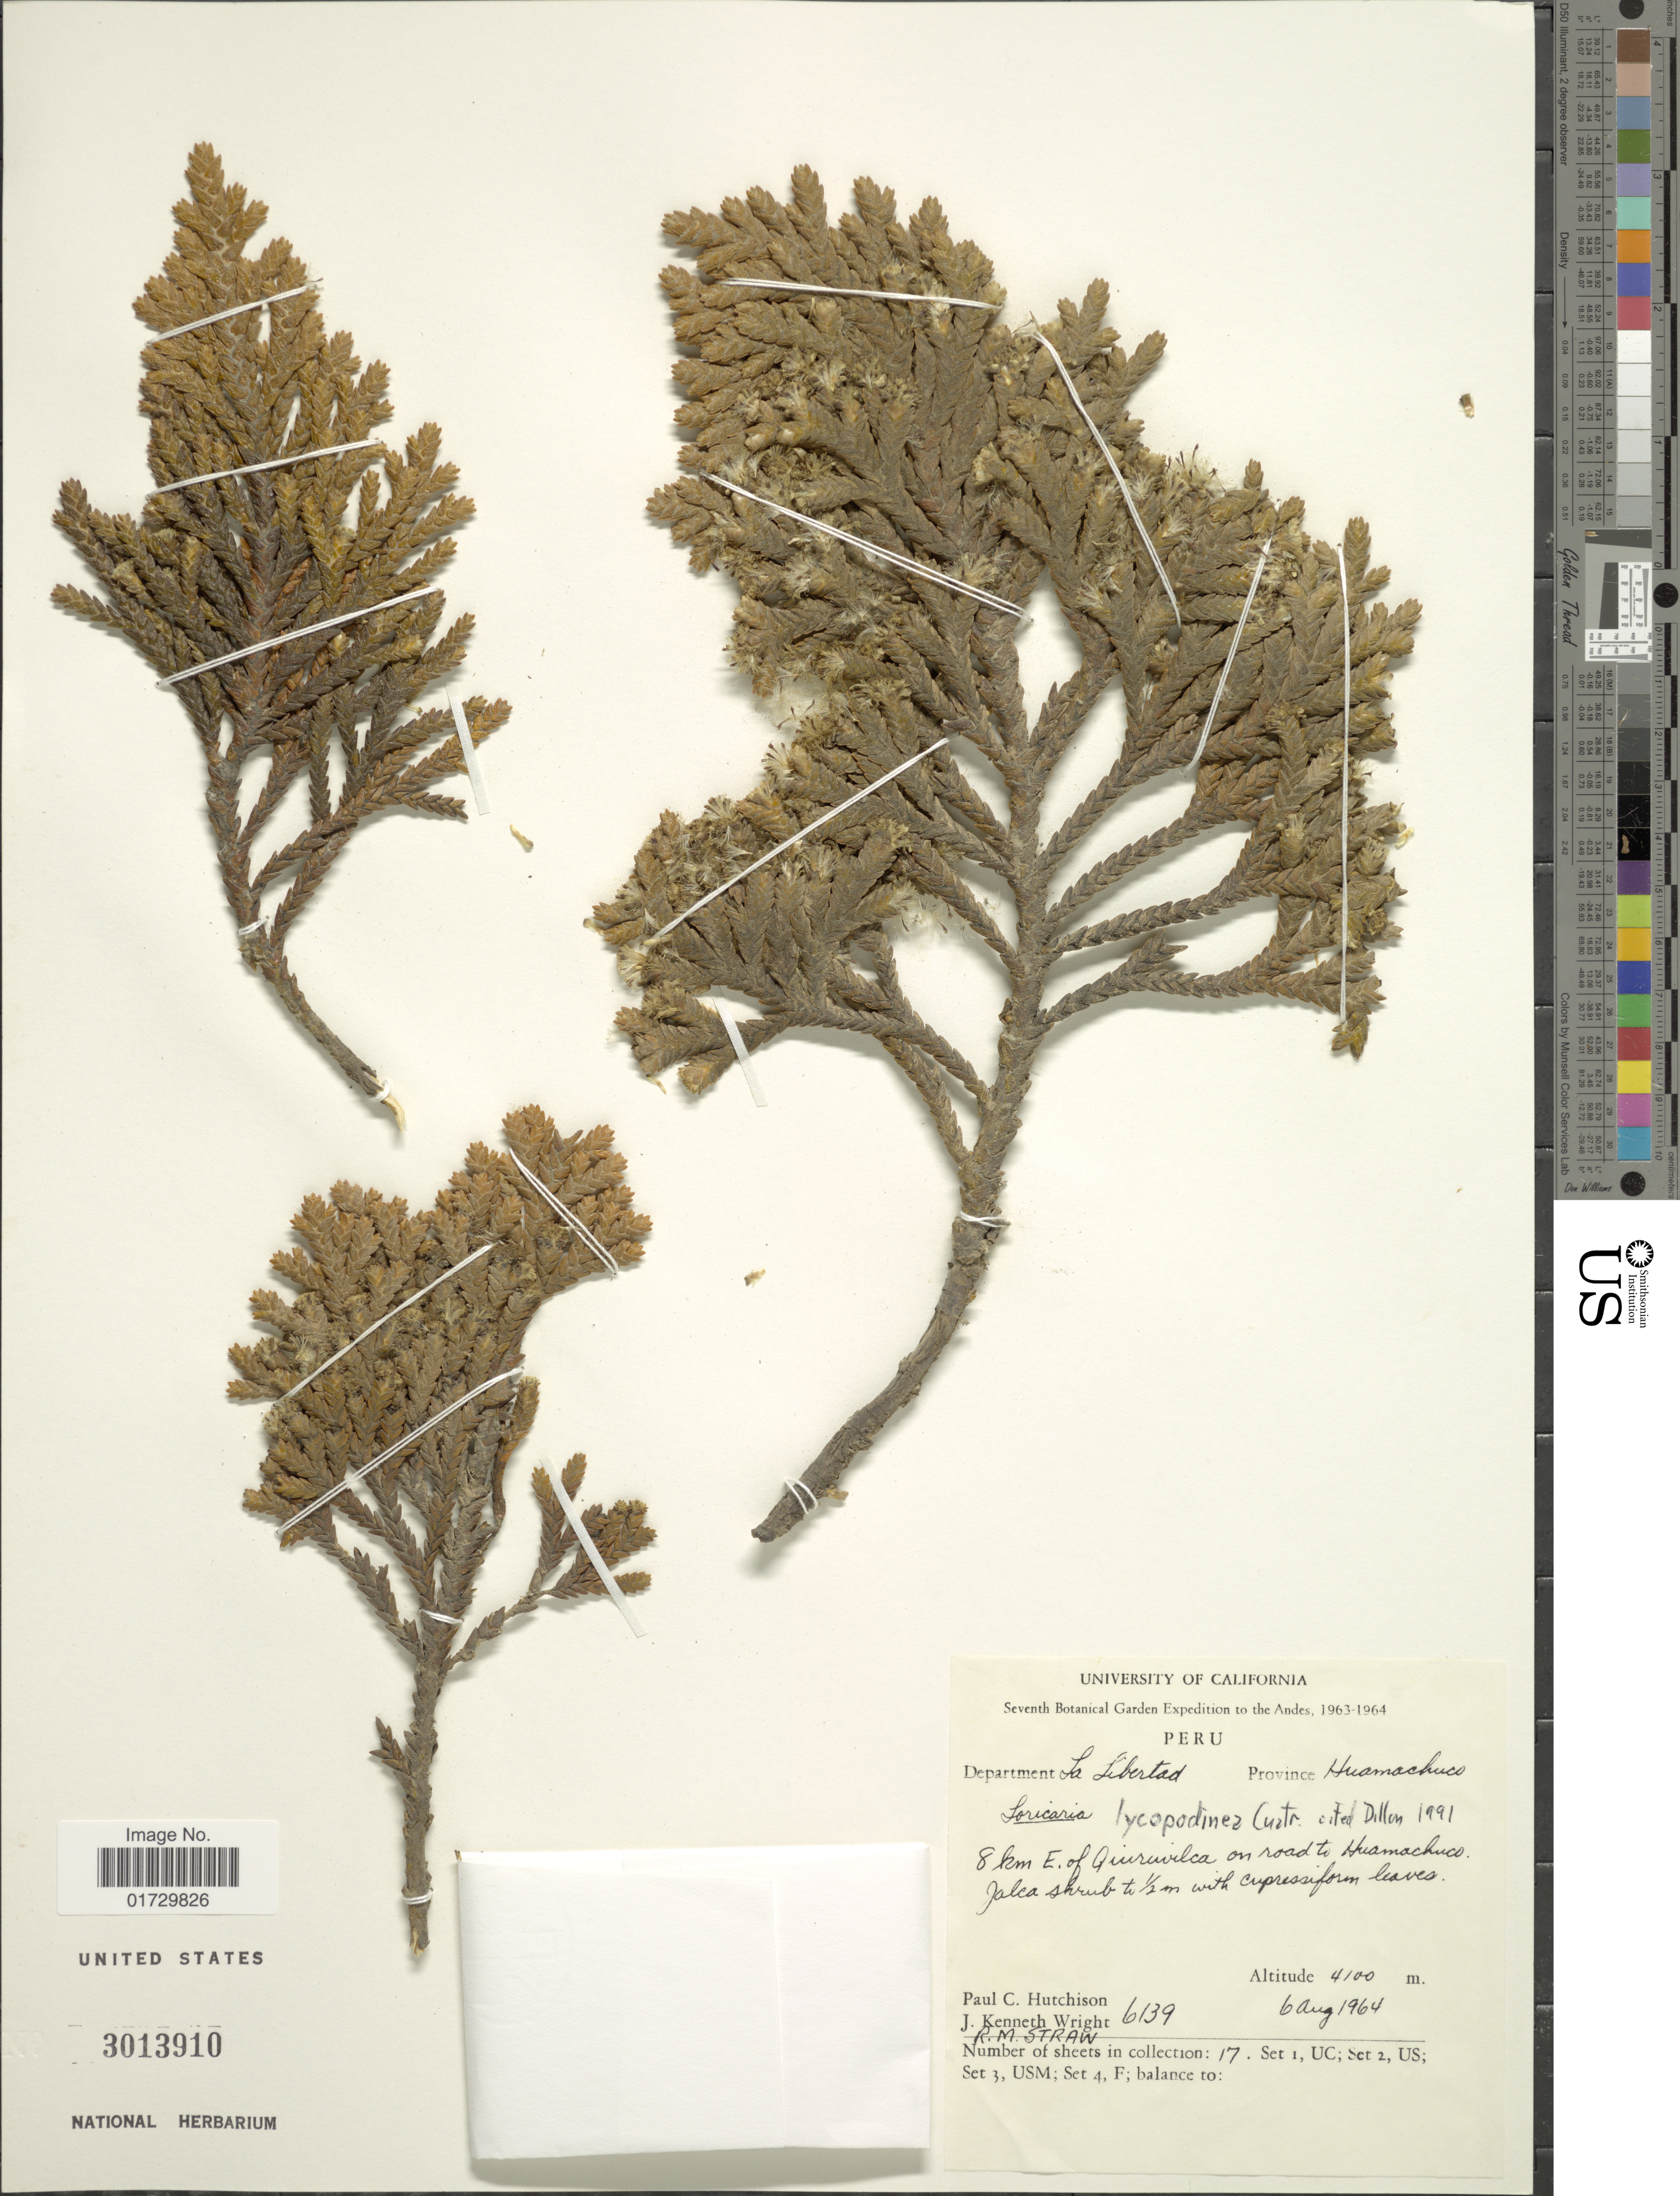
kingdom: Plantae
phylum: Tracheophyta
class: Magnoliopsida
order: Asterales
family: Asteraceae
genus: Loricaria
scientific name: Loricaria lycopodinea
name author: Cuatrec.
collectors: P. C. Hutchison, J. K. Wright & R. M. Straw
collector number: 6139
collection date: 1964-08-06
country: Peru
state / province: La Libertad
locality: Province: Huamachuco, 8 km E. of Quiruvilca on road to Huamachuco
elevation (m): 4100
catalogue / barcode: US 3013910